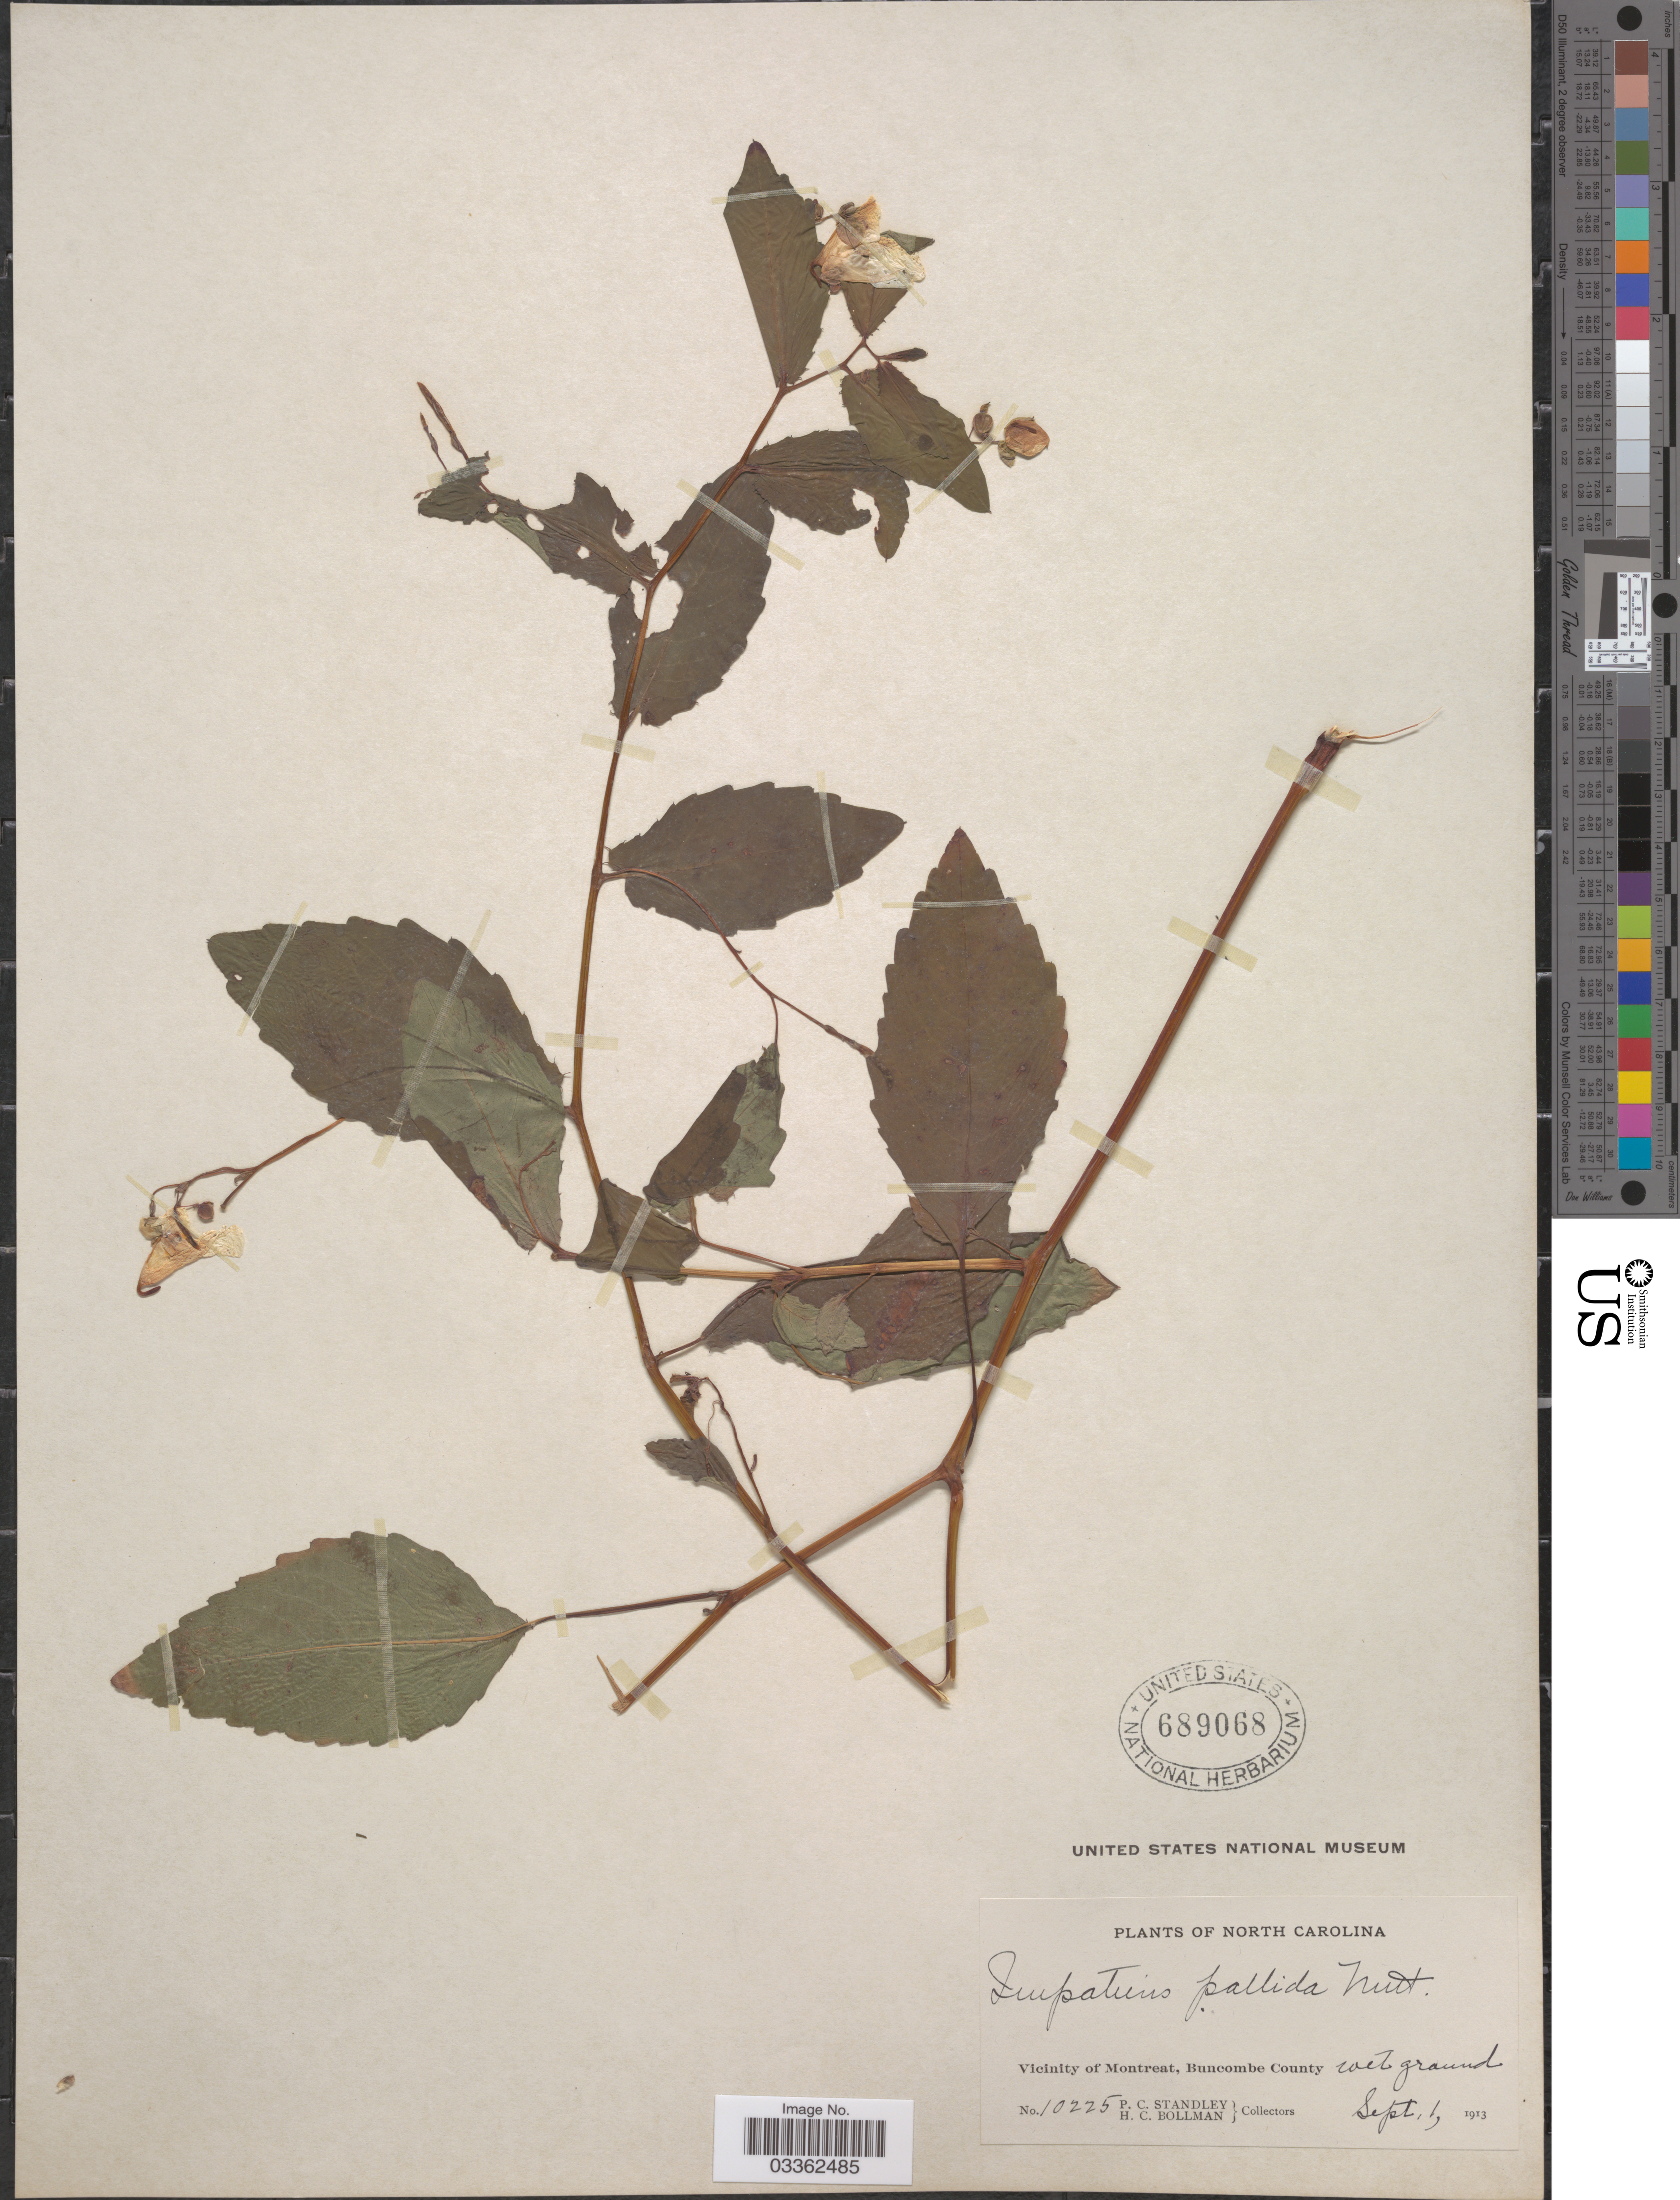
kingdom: Plantae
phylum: Tracheophyta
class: Magnoliopsida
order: Ericales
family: Balsaminaceae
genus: Impatiens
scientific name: Impatiens pallida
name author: Nutt.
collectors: P. C. Standley & H. C. Bollman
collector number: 10225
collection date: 1913-09-01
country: United States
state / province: North Carolina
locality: Vicinity of Montreat, Buncombe County.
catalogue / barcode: US 689068